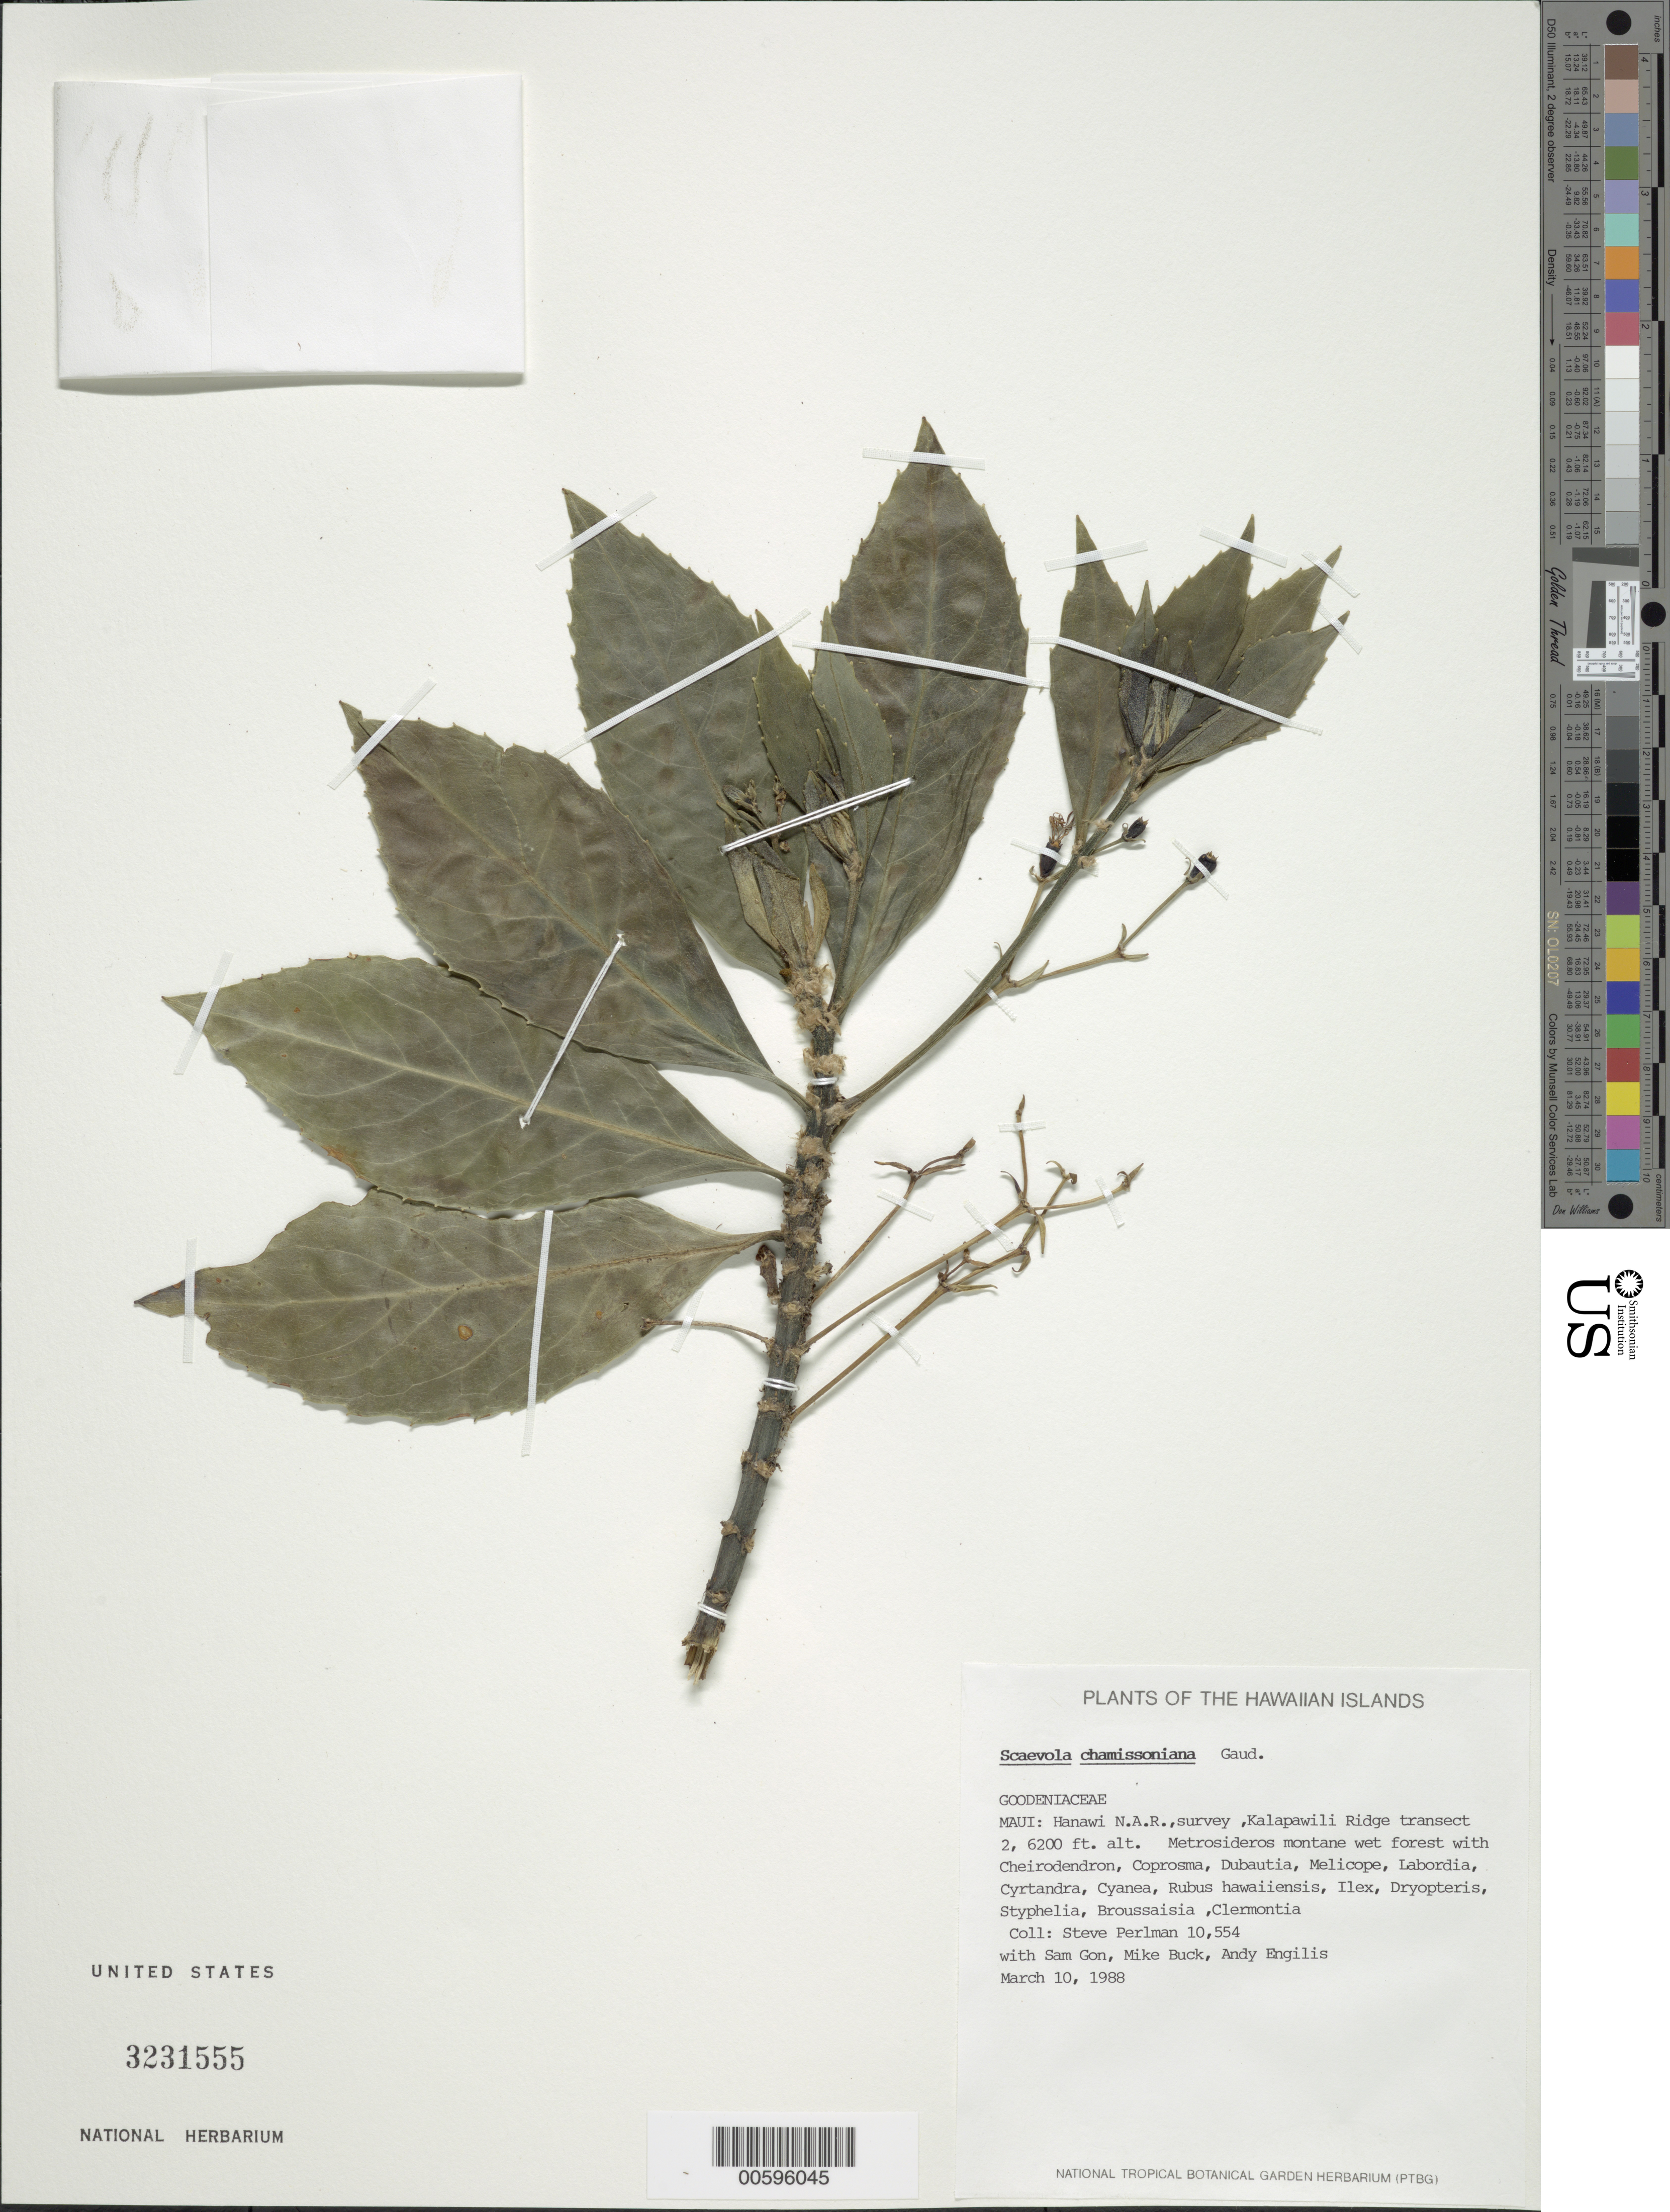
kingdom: Plantae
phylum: Tracheophyta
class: Magnoliopsida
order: Asterales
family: Goodeniaceae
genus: Scaevola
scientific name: Scaevola chamissoniana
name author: Gaudich.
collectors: S. P. Perlman, S. Gon, M. Buck & A. Engilis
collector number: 10554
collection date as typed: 10 Mar 1988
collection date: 1988-03-10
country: United States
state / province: Hawaii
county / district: Maui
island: Maui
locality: Hanawi N.A.R., survey, Kalapawili Ridge transect 2.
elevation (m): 1890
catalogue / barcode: US 3231555